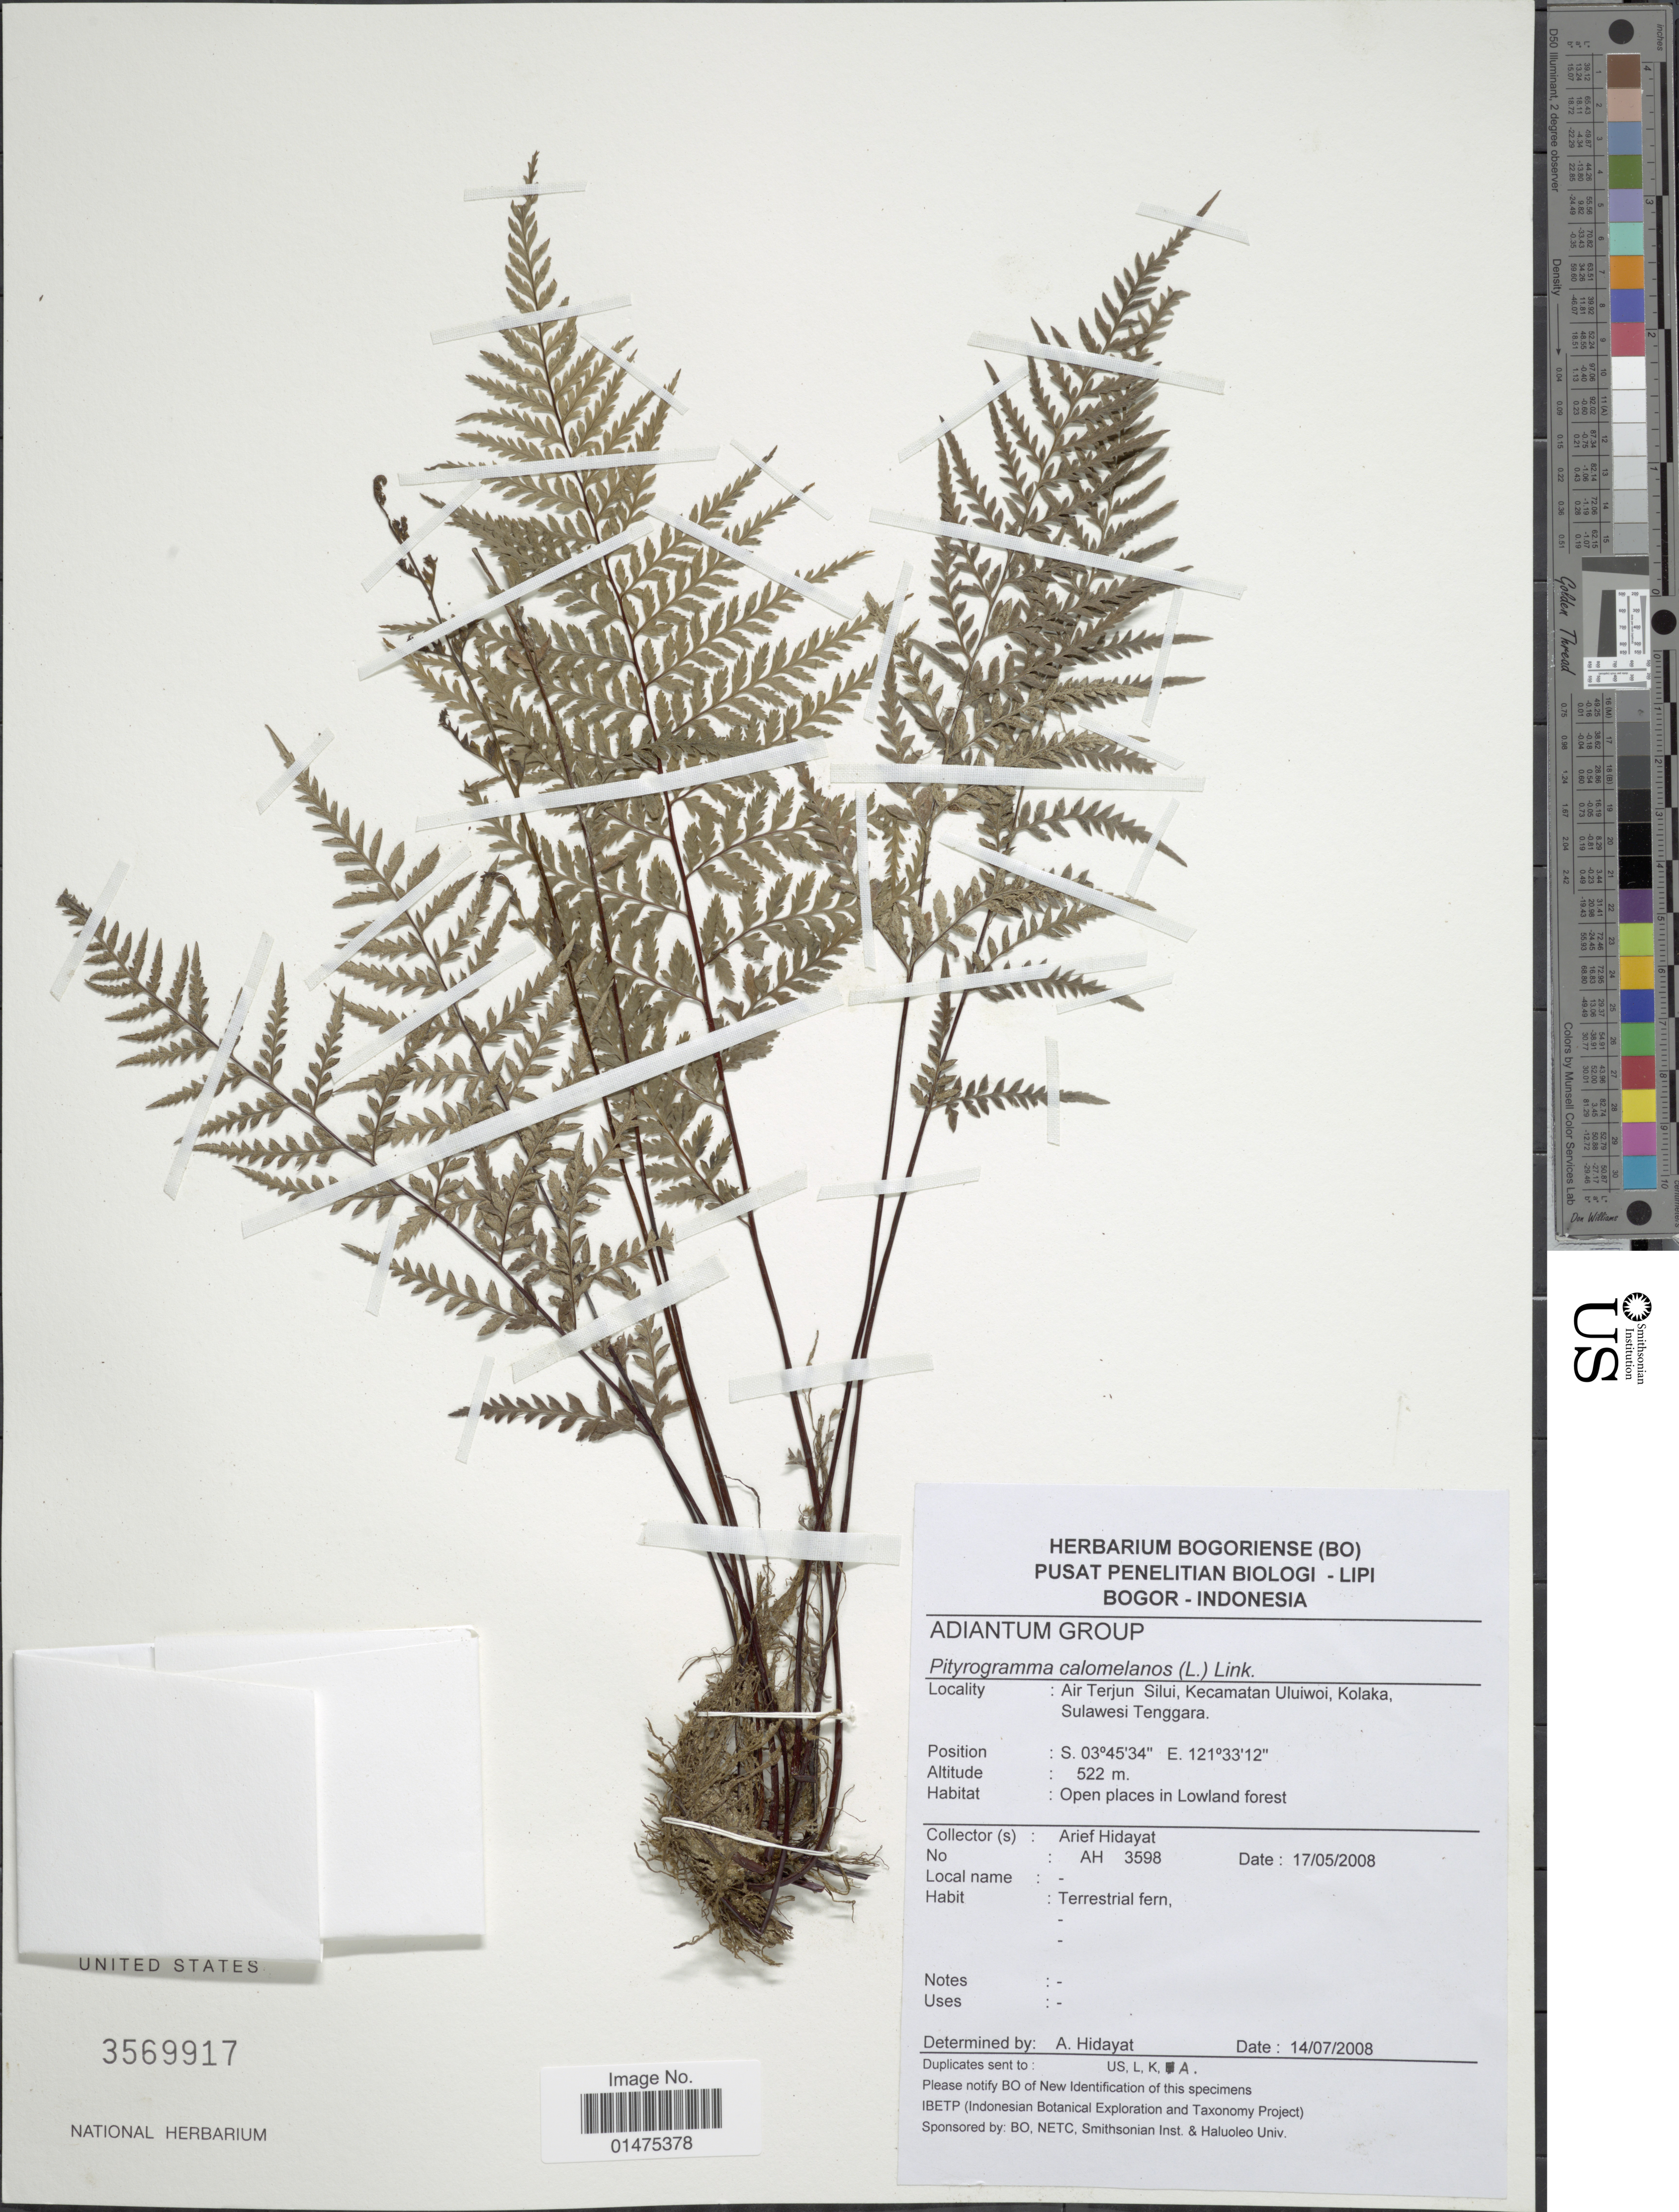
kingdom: Plantae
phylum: Tracheophyta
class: Polypodiopsida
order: Polypodiales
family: Pteridaceae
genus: Pityrogramma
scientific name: Pityrogramma calomelanos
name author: (L.) Link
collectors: A. Hidayat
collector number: AH 3598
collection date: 2008-05-17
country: Indonesia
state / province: Sulawesi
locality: Air Terjun Silui, Kecamatan Uluiwoi, Kolaka, Sulawesi Tengara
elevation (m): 522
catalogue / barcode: US 3569917